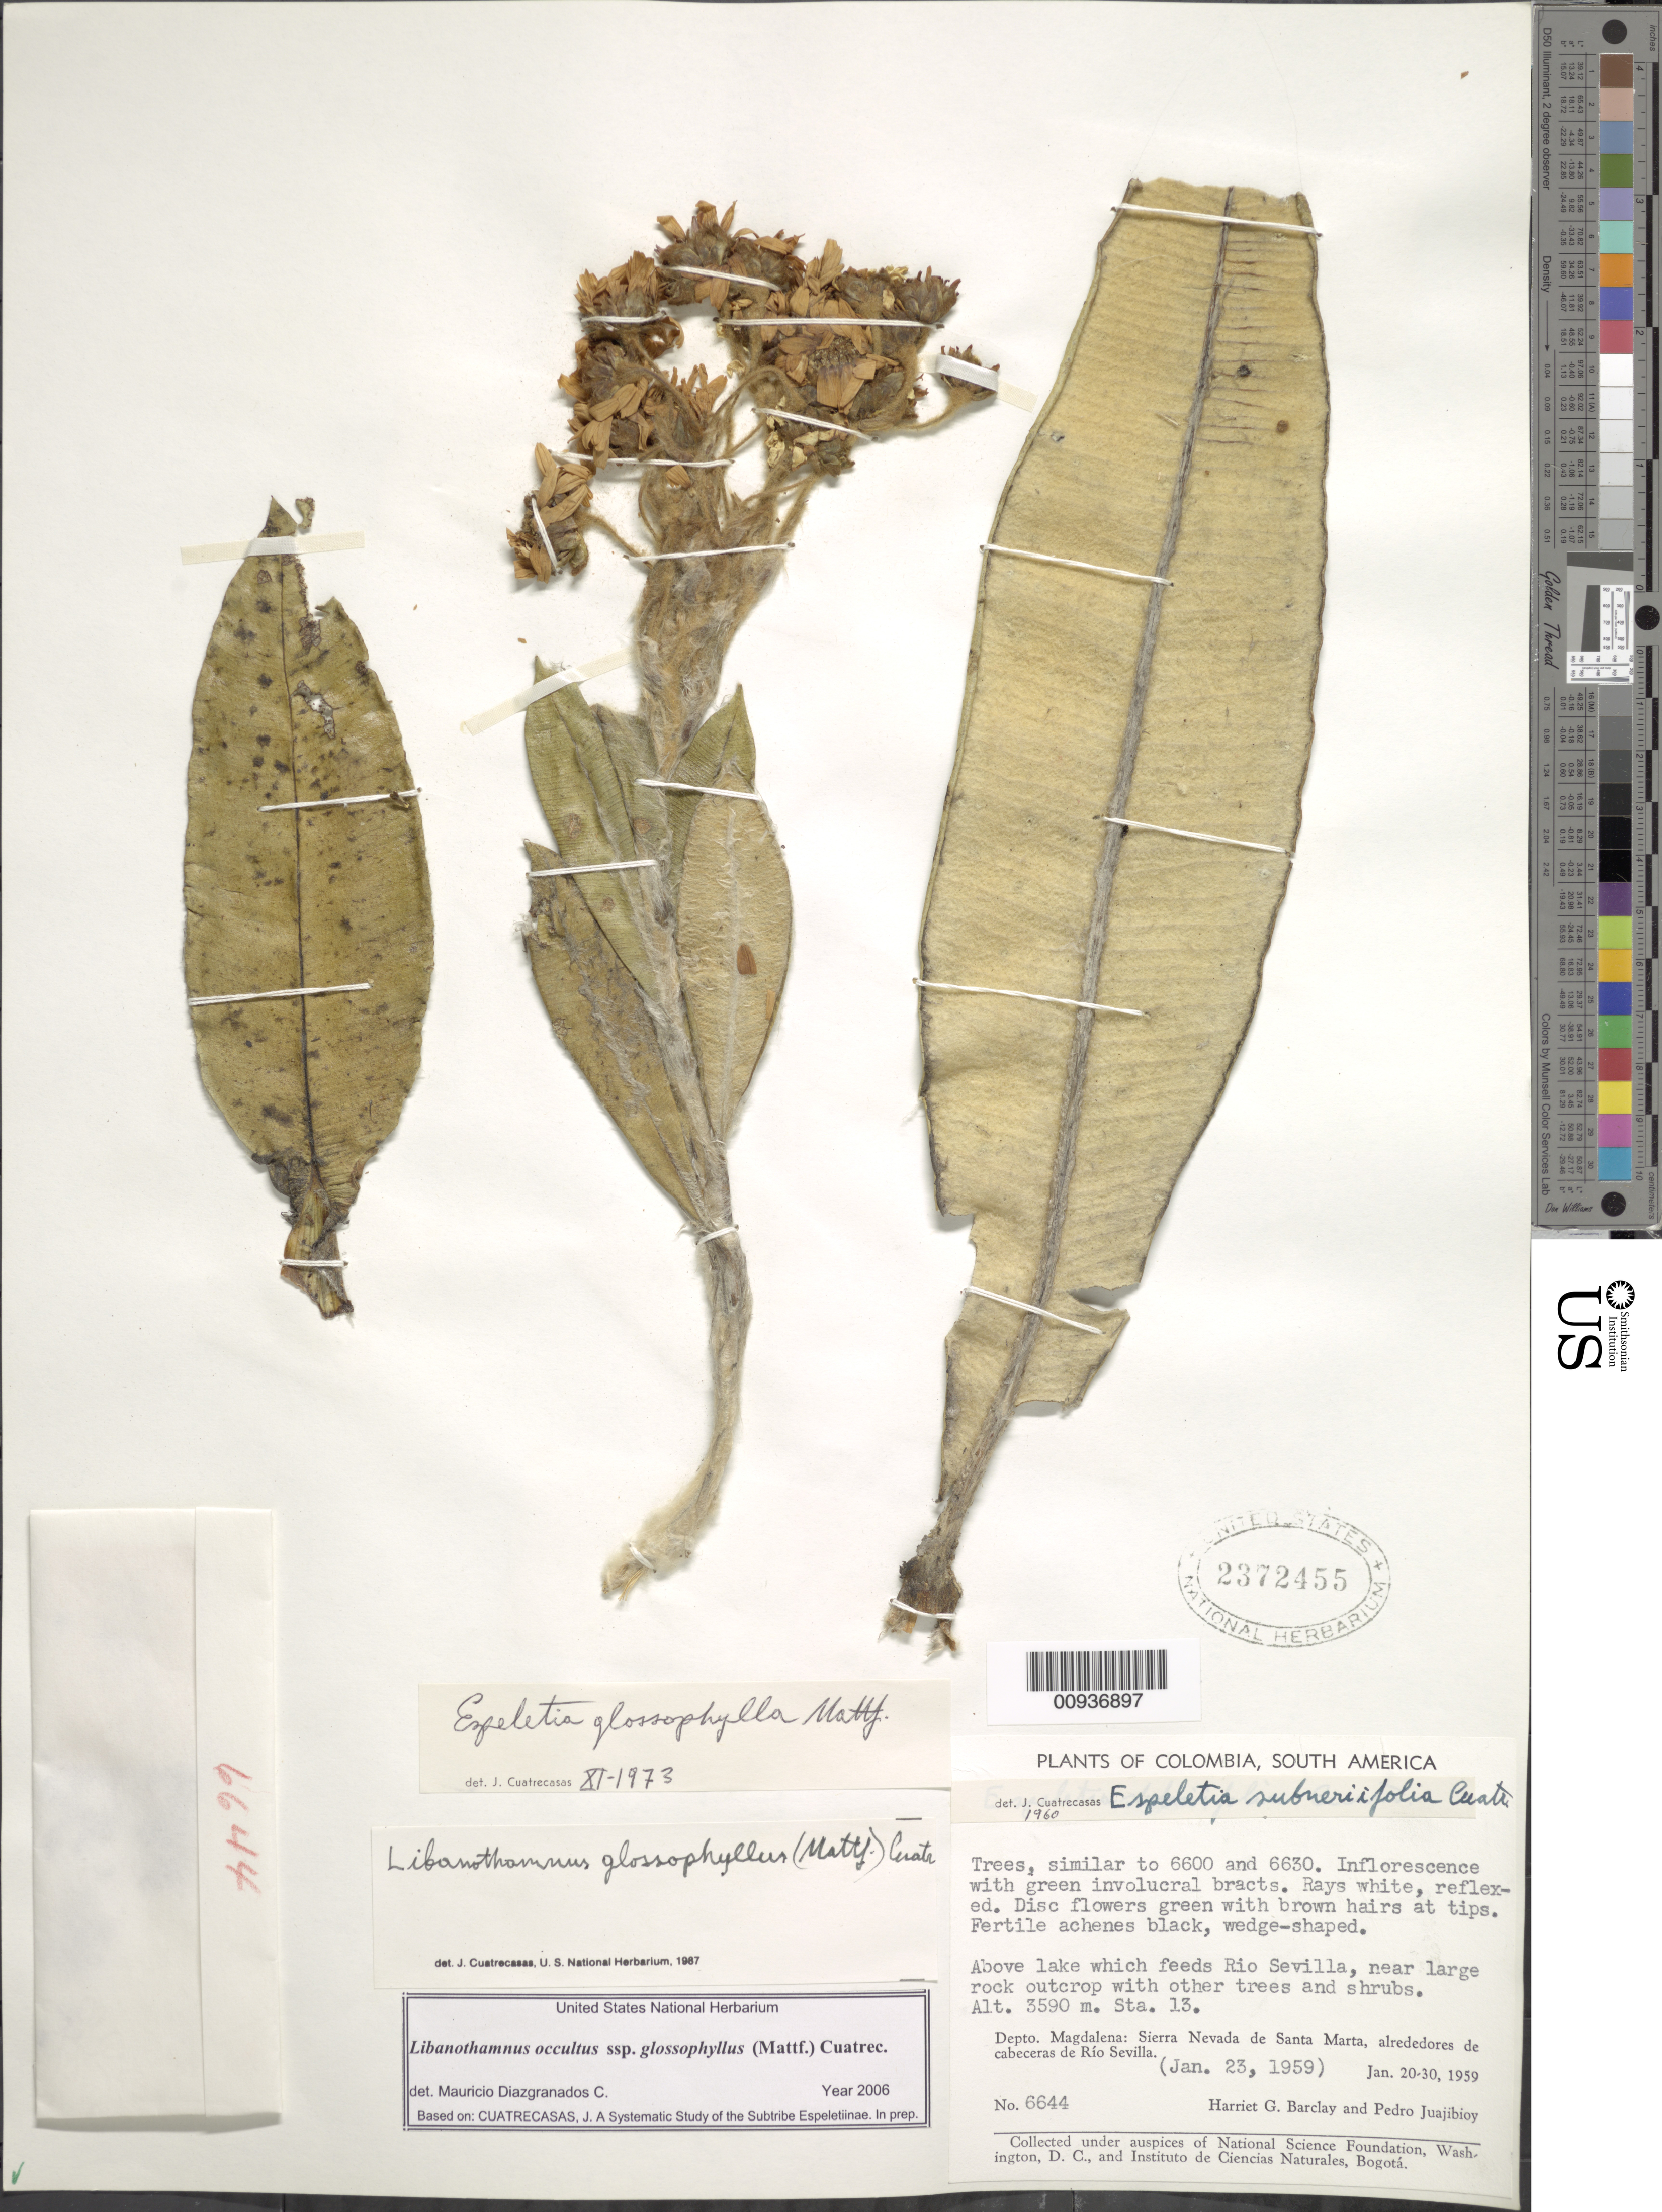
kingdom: Plantae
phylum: Tracheophyta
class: Magnoliopsida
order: Asterales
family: Asteraceae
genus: Libanothamnus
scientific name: Libanothamnus occultus subsp. glossophyllus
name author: (Mattf.) Cuatrec.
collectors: H. G. Barclay & P. Juajibioy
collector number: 6644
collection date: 1959-01-23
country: Colombia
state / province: Magdalena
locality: South America, Sta. 13, Sierra Nevada de Santa Marta, alrededores de cabeceras de Rio Sevilla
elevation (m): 3590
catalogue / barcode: US 2372455